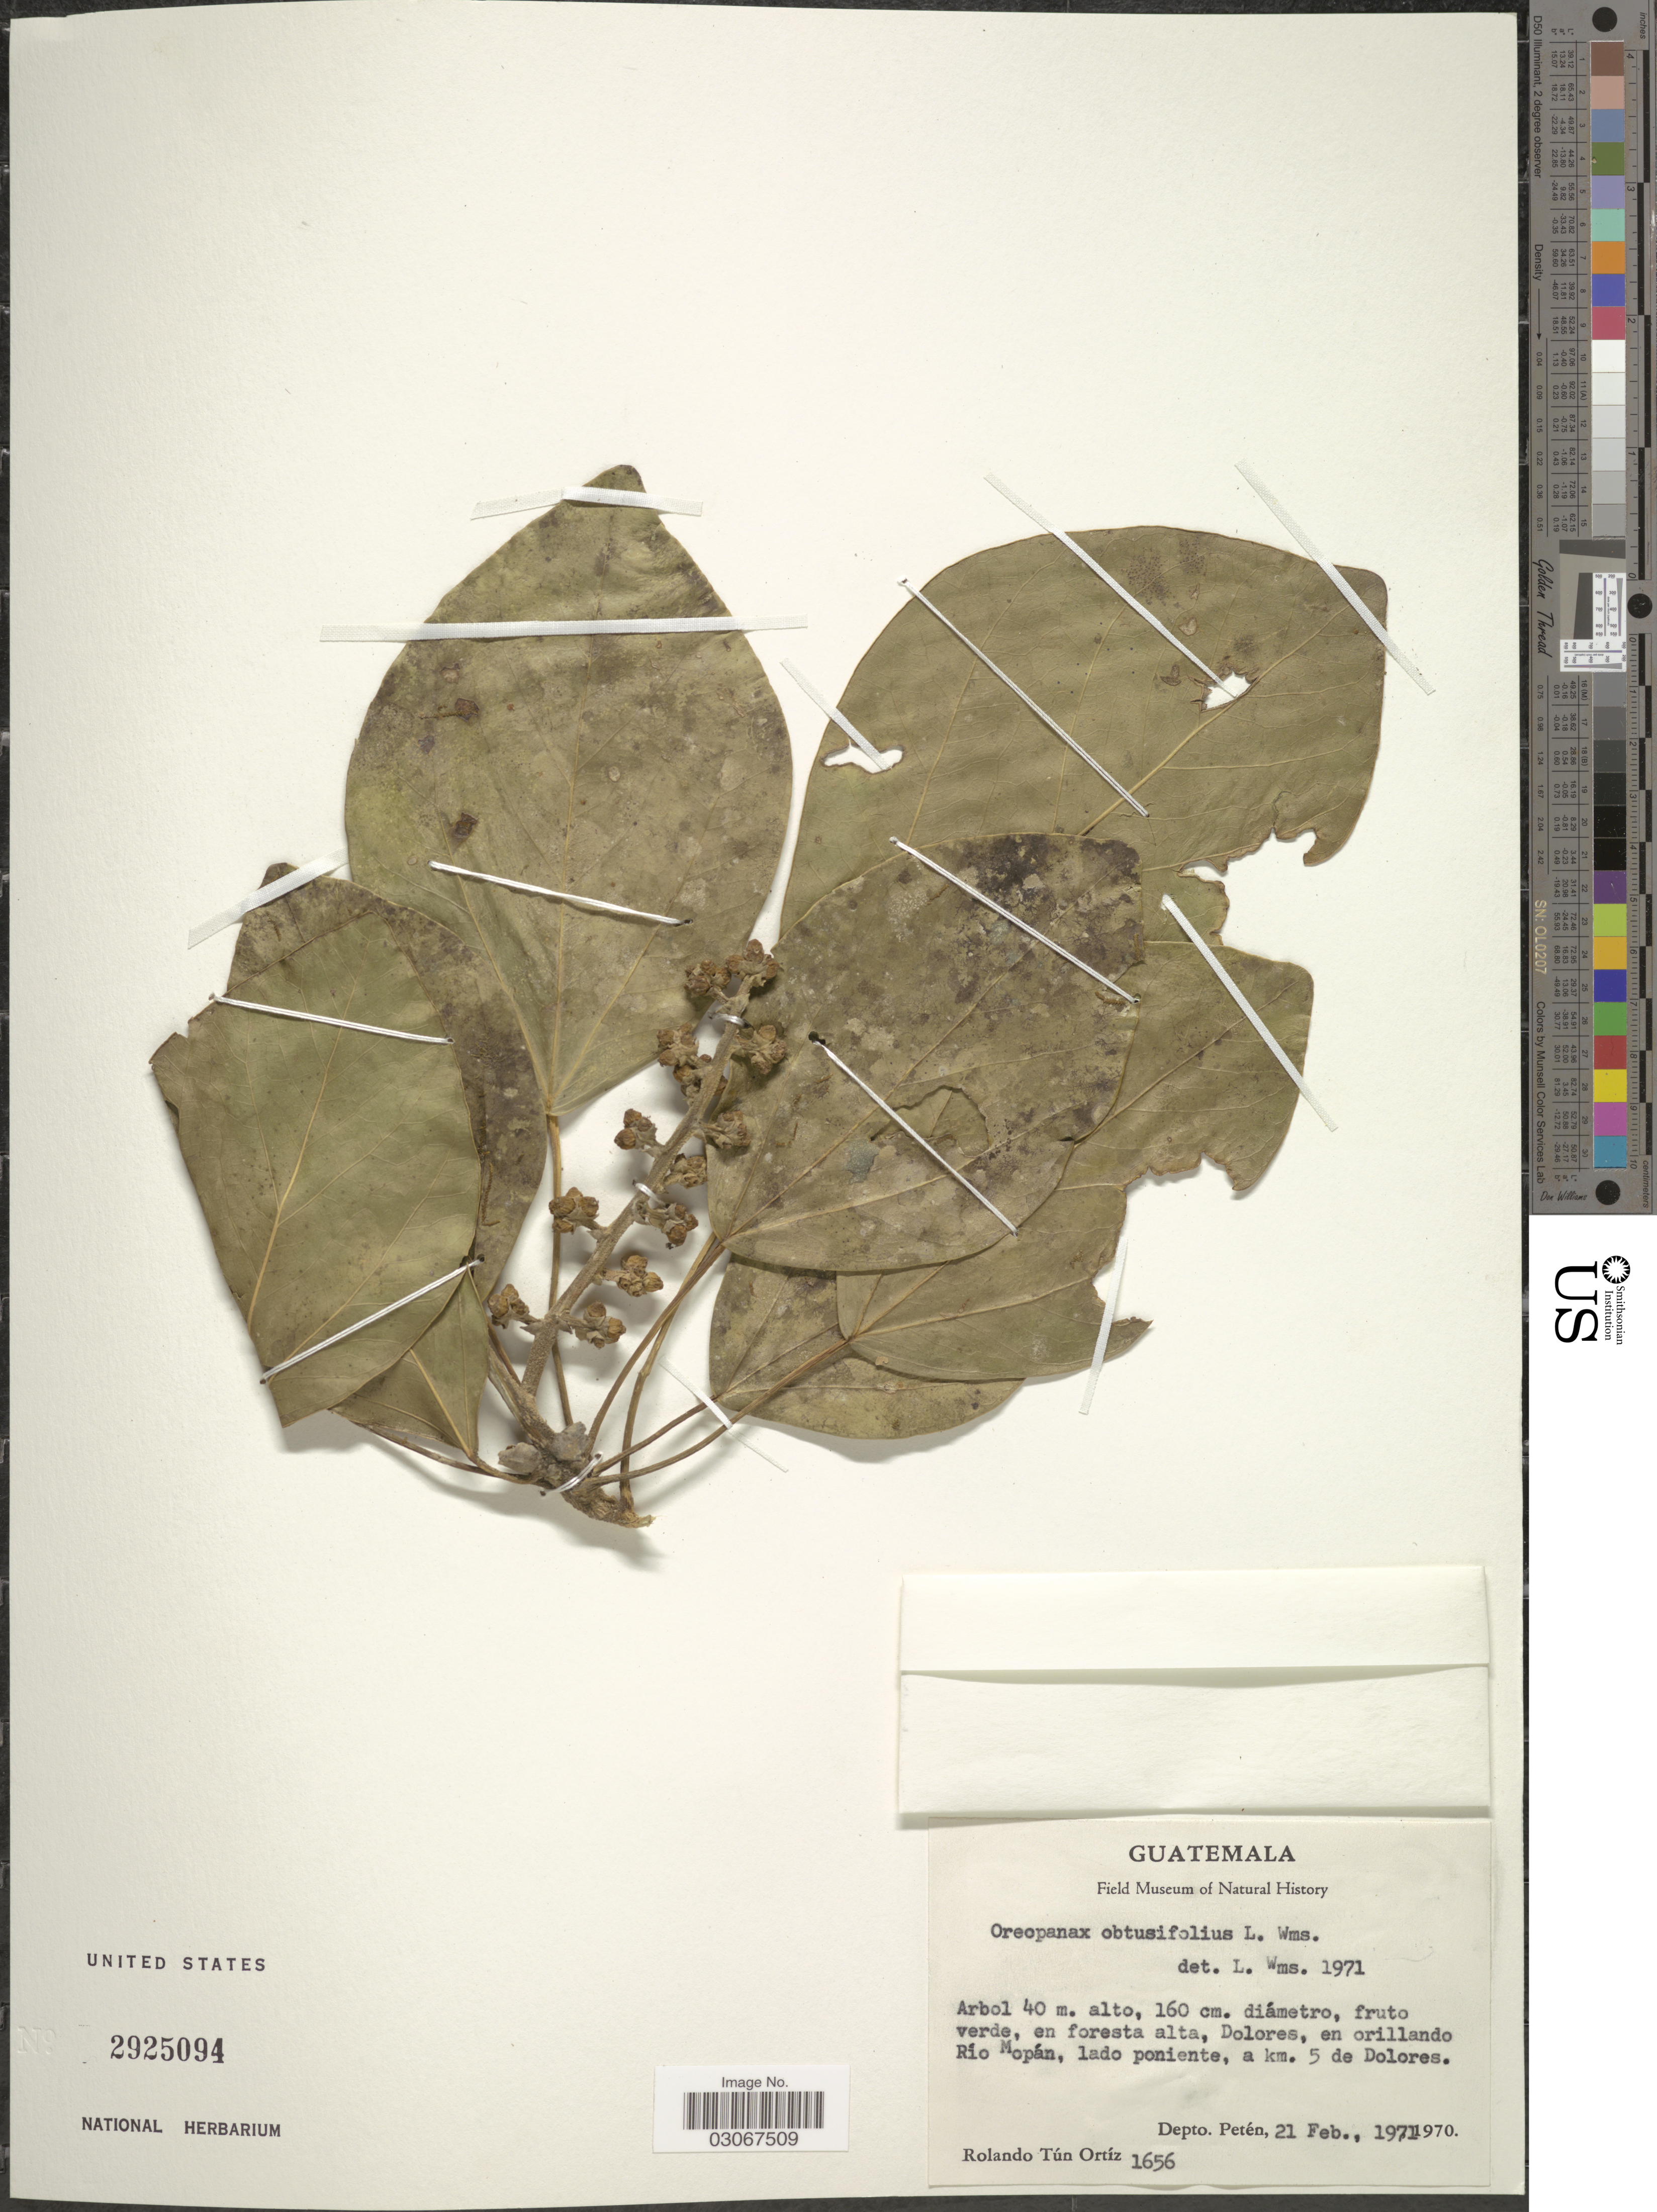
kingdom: Plantae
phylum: Tracheophyta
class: Magnoliopsida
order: Apiales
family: Araliaceae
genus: Oreopanax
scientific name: Oreopanax obtusifolius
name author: L.O. Williams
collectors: R. T. Ortíz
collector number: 1656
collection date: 1971-02-21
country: Guatemala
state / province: El Petén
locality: Fruto verde, en foresta alta, Dolores, en orillando Río Mopán, aldo poniente, a km. 5 de Dolores. Depto. Petén.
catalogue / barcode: US 2925094